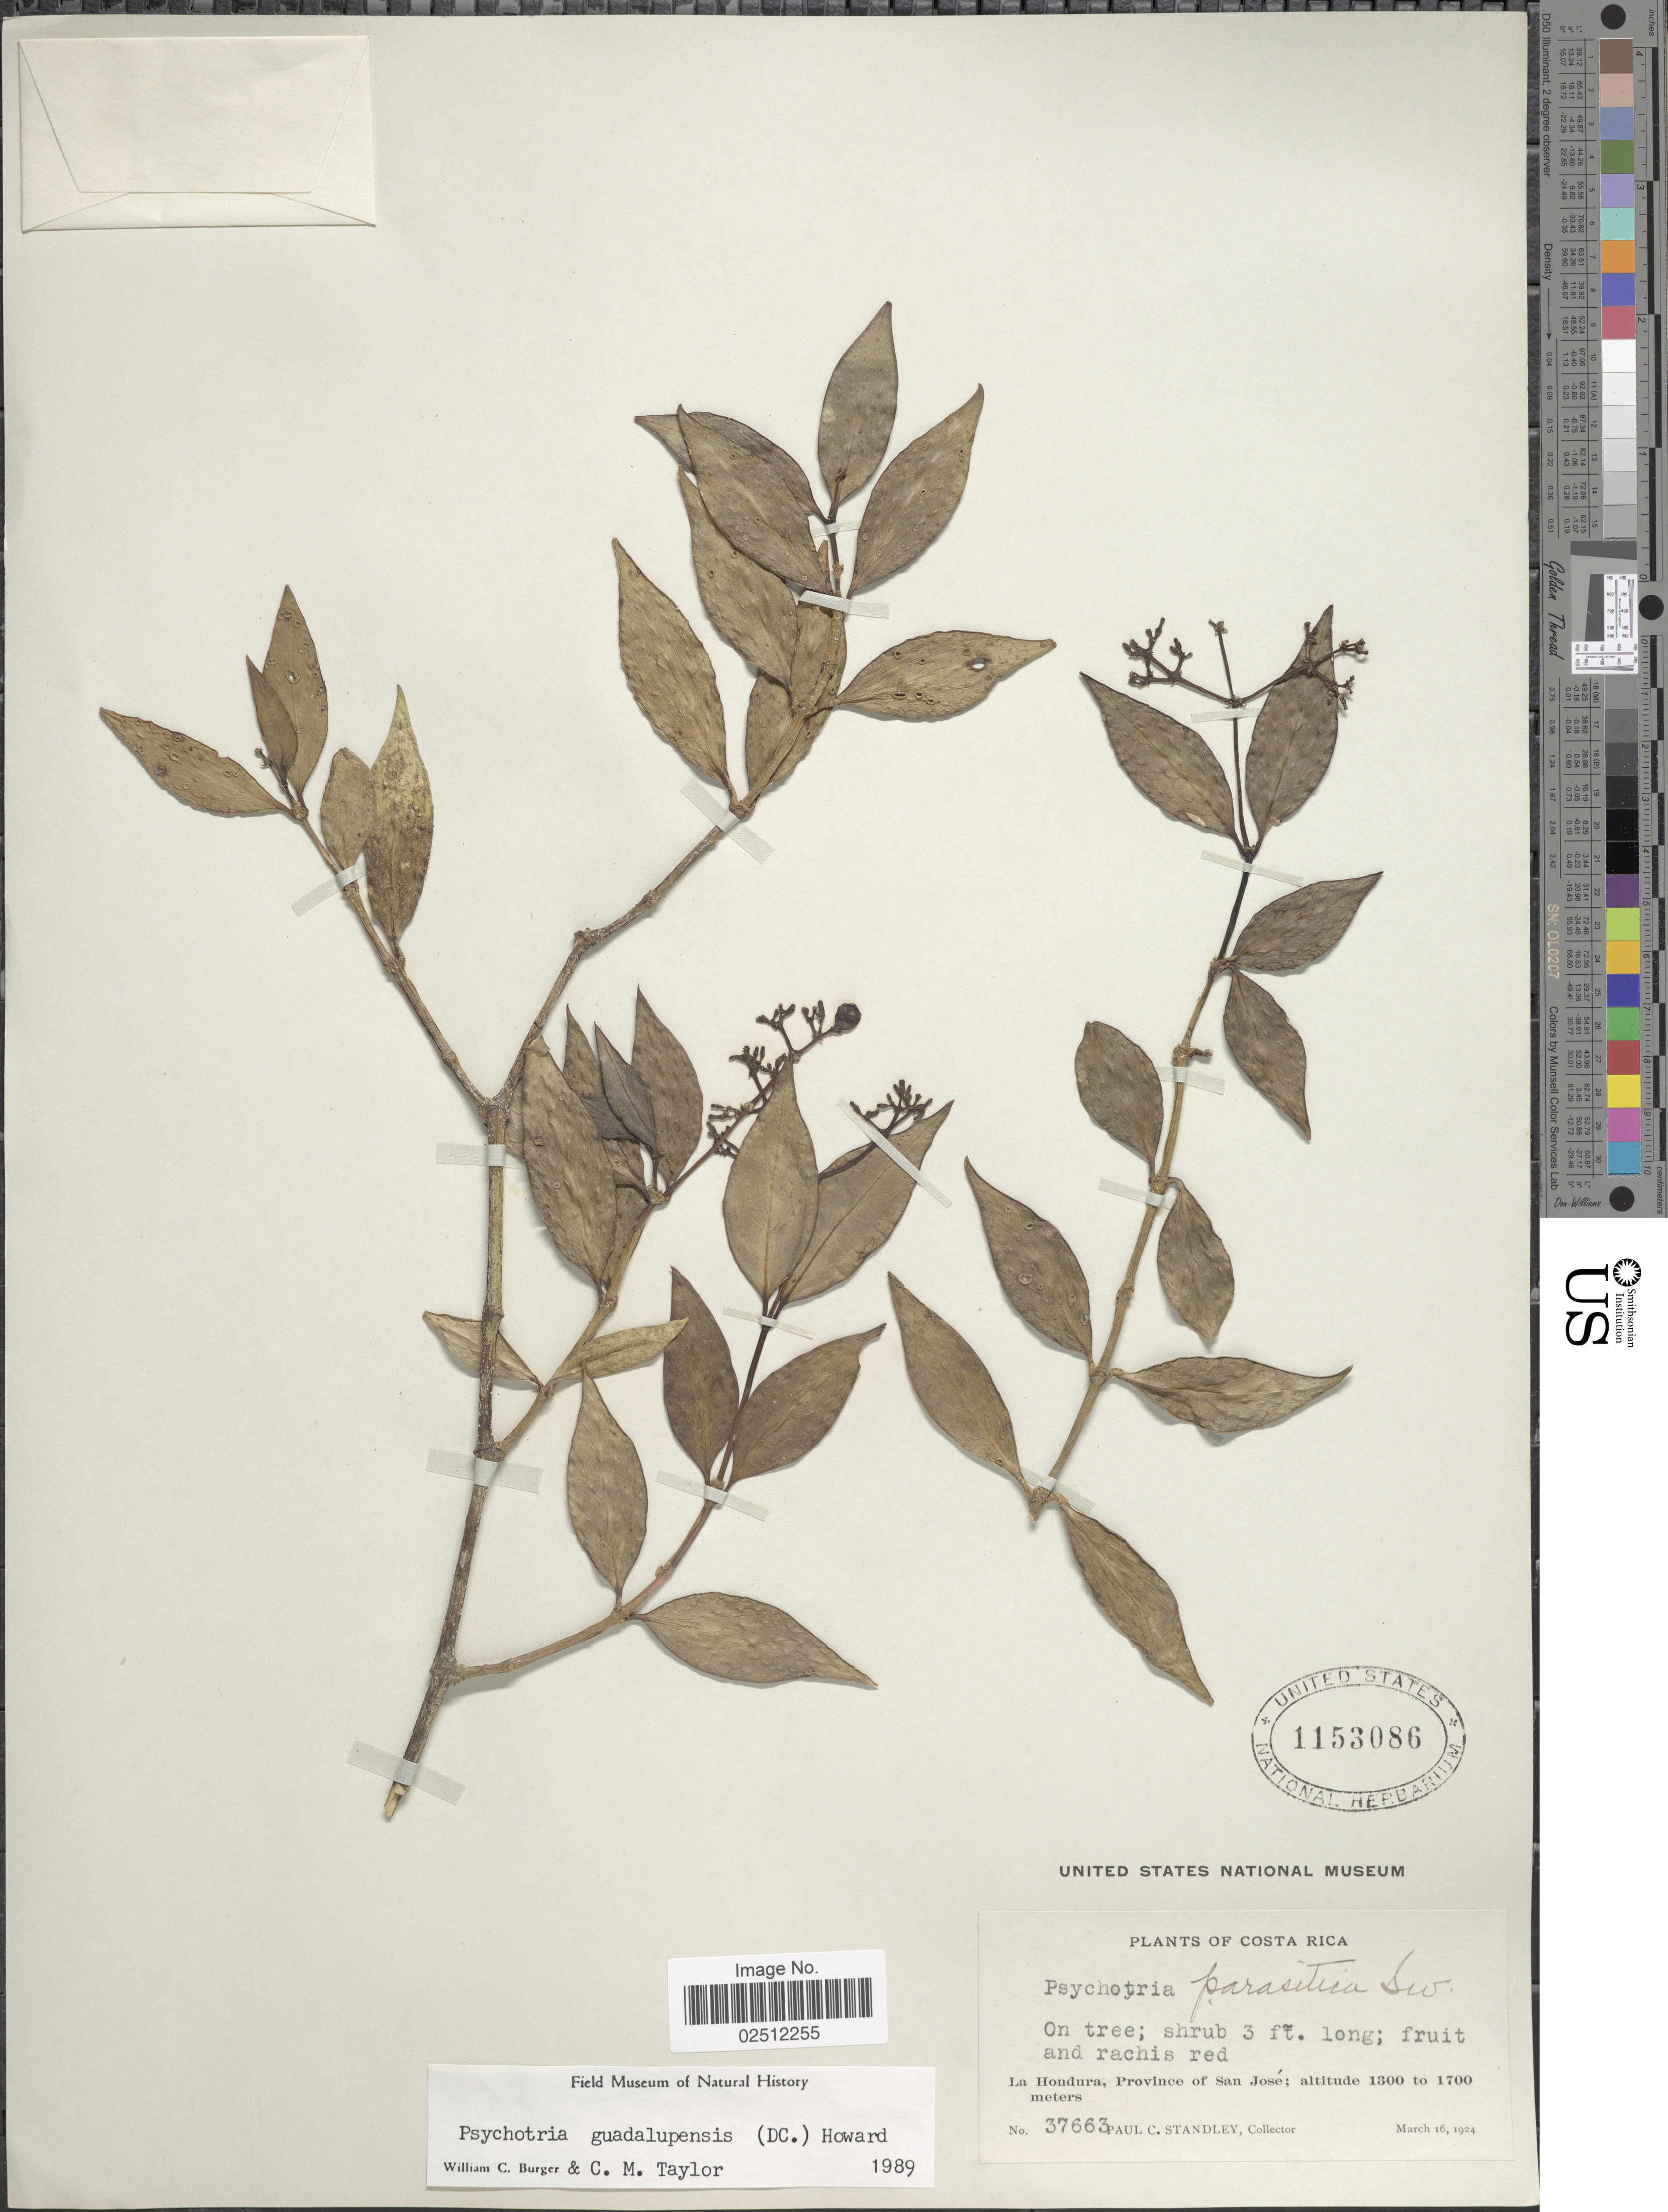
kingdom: Plantae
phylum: Tracheophyta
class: Magnoliopsida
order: Gentianales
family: Rubiaceae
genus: Psychotria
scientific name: Psychotria guadalupensis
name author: (DC.) R.A. Howard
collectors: P. C. Standley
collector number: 37663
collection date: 1924-03-16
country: Costa Rica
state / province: San José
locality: On tree, La Hondura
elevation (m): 1300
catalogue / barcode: US 1153086